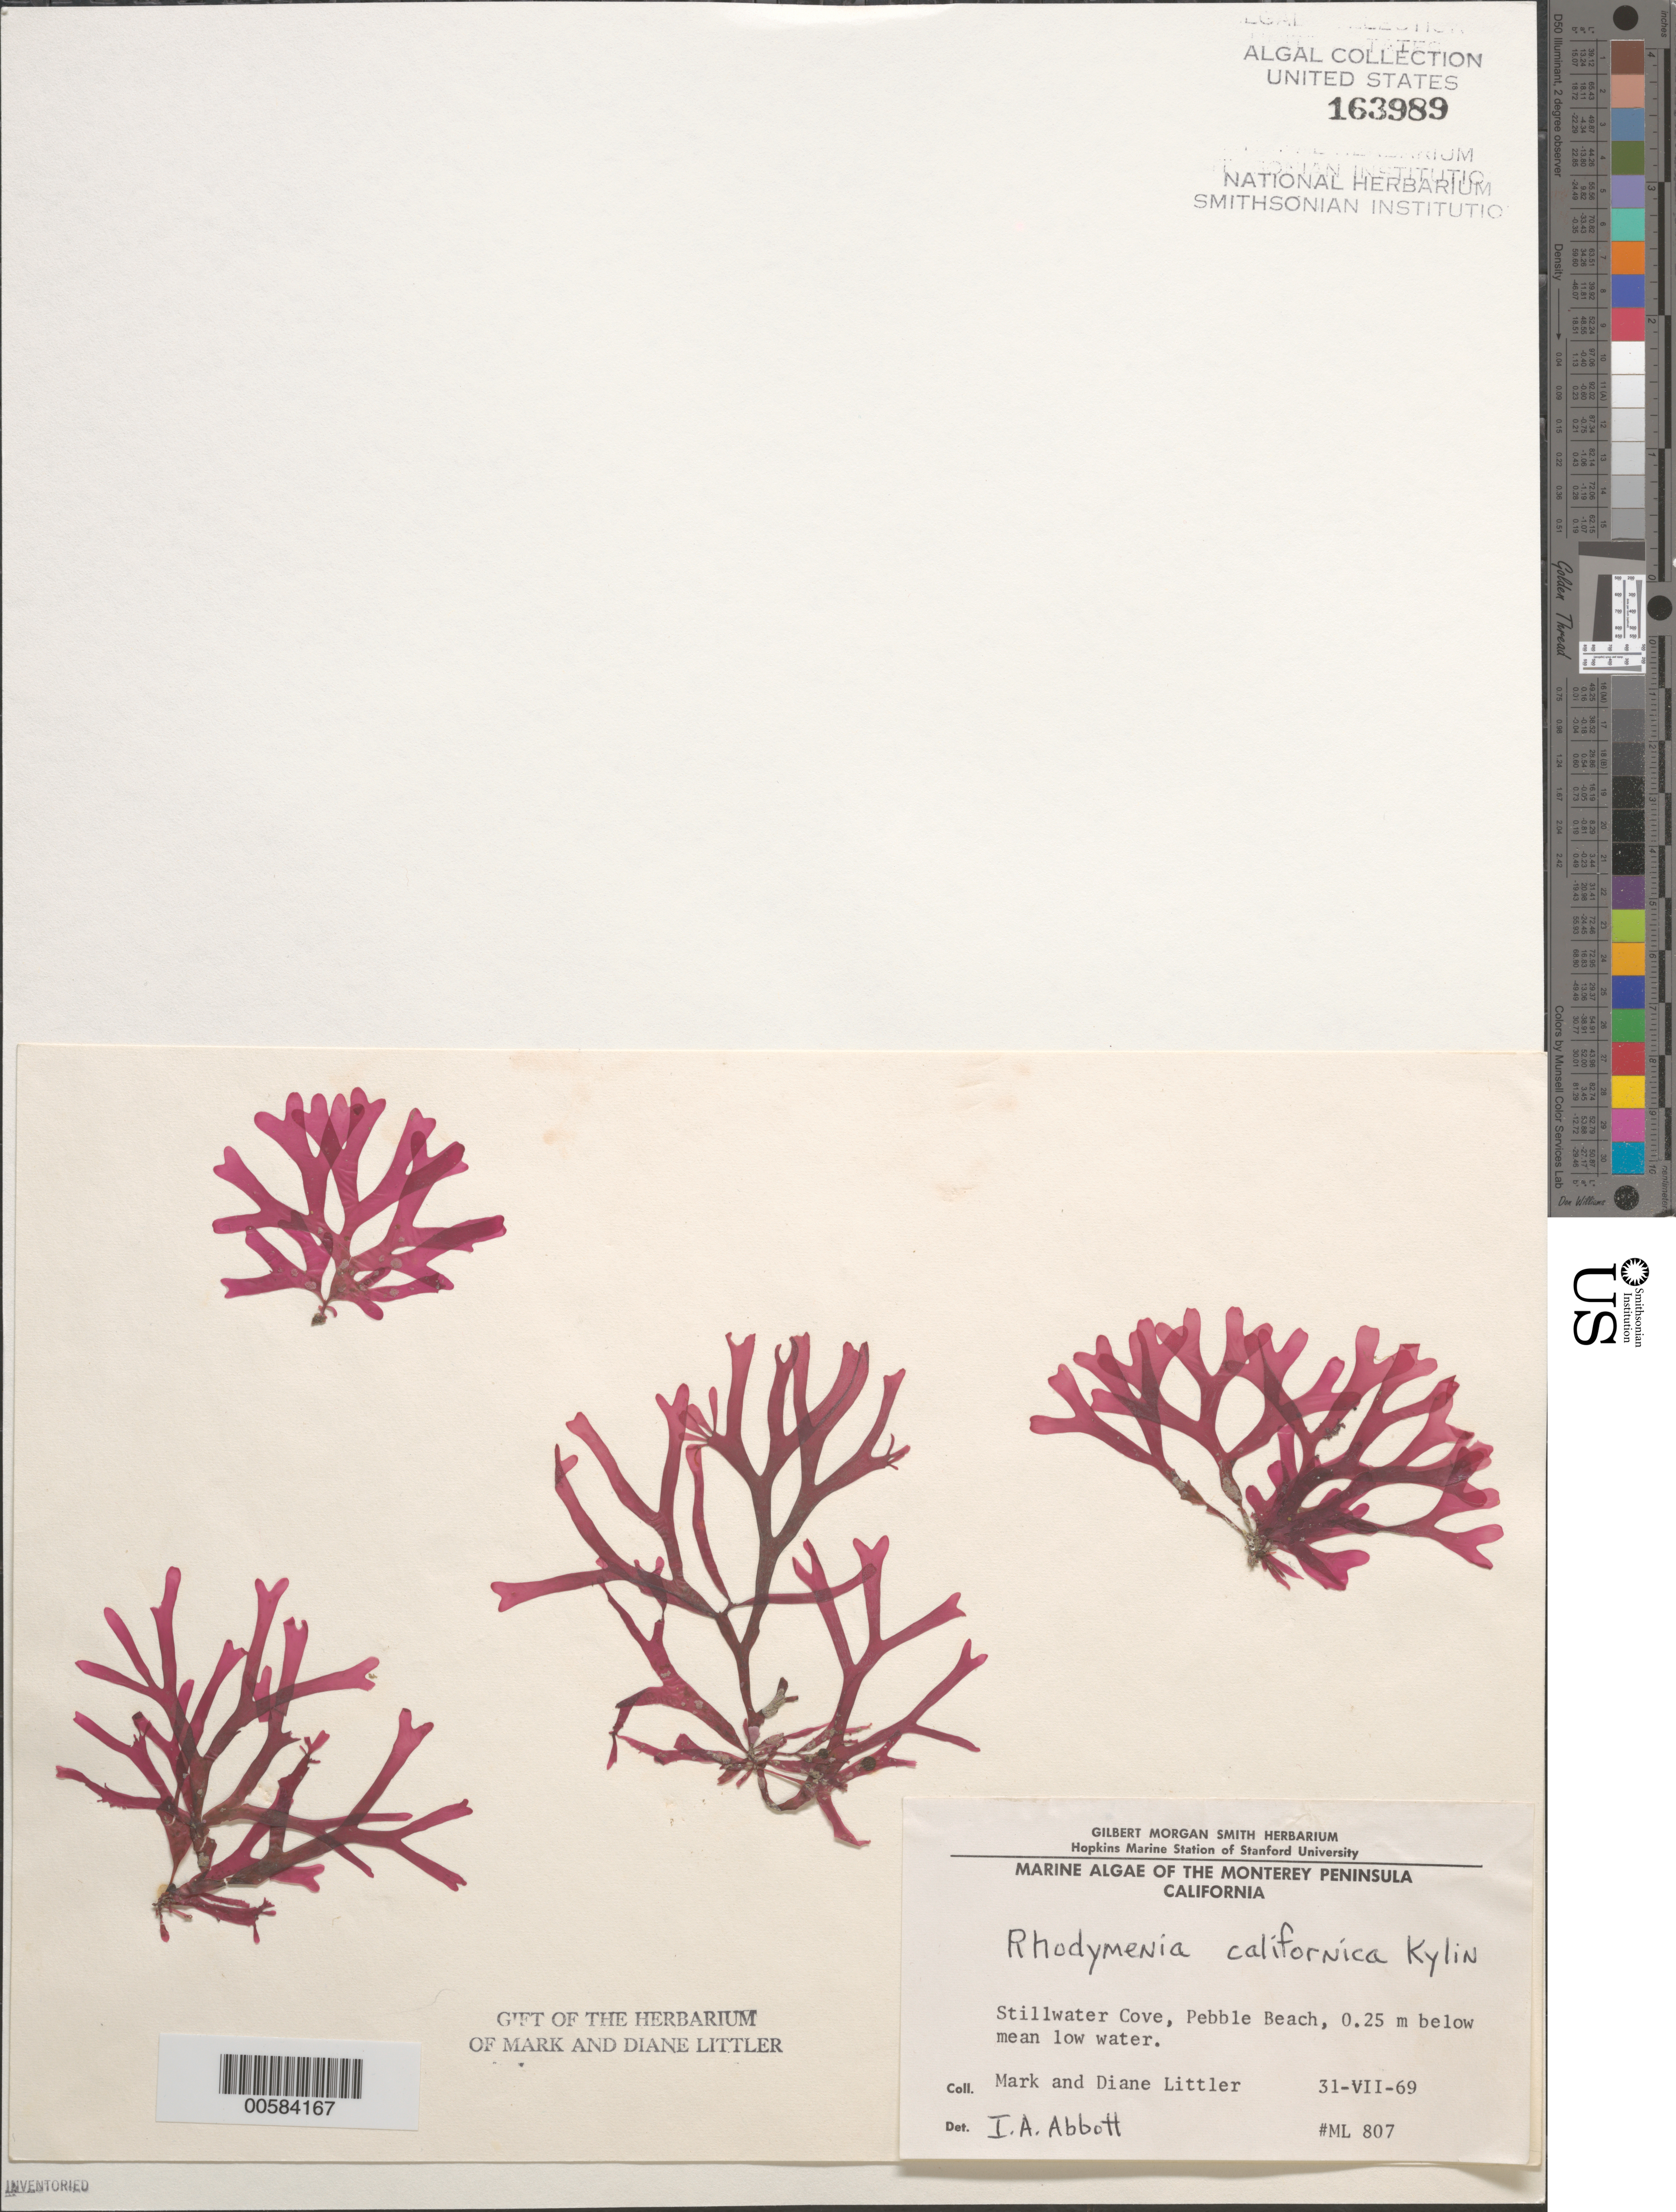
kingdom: Plantae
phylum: Rhodophyta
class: Florideophyceae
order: Rhodymeniales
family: Rhodymeniaceae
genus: Rhodymenia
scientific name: Rhodymenia californica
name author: Kylin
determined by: Abbott, Isabella A.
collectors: M. M. Littler & D. S. Littler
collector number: ML 807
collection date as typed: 31 Jul 1969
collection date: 1969-07-31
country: United States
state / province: California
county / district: Monterey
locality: Stillwater Cove, Pebble Beach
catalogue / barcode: US 163989